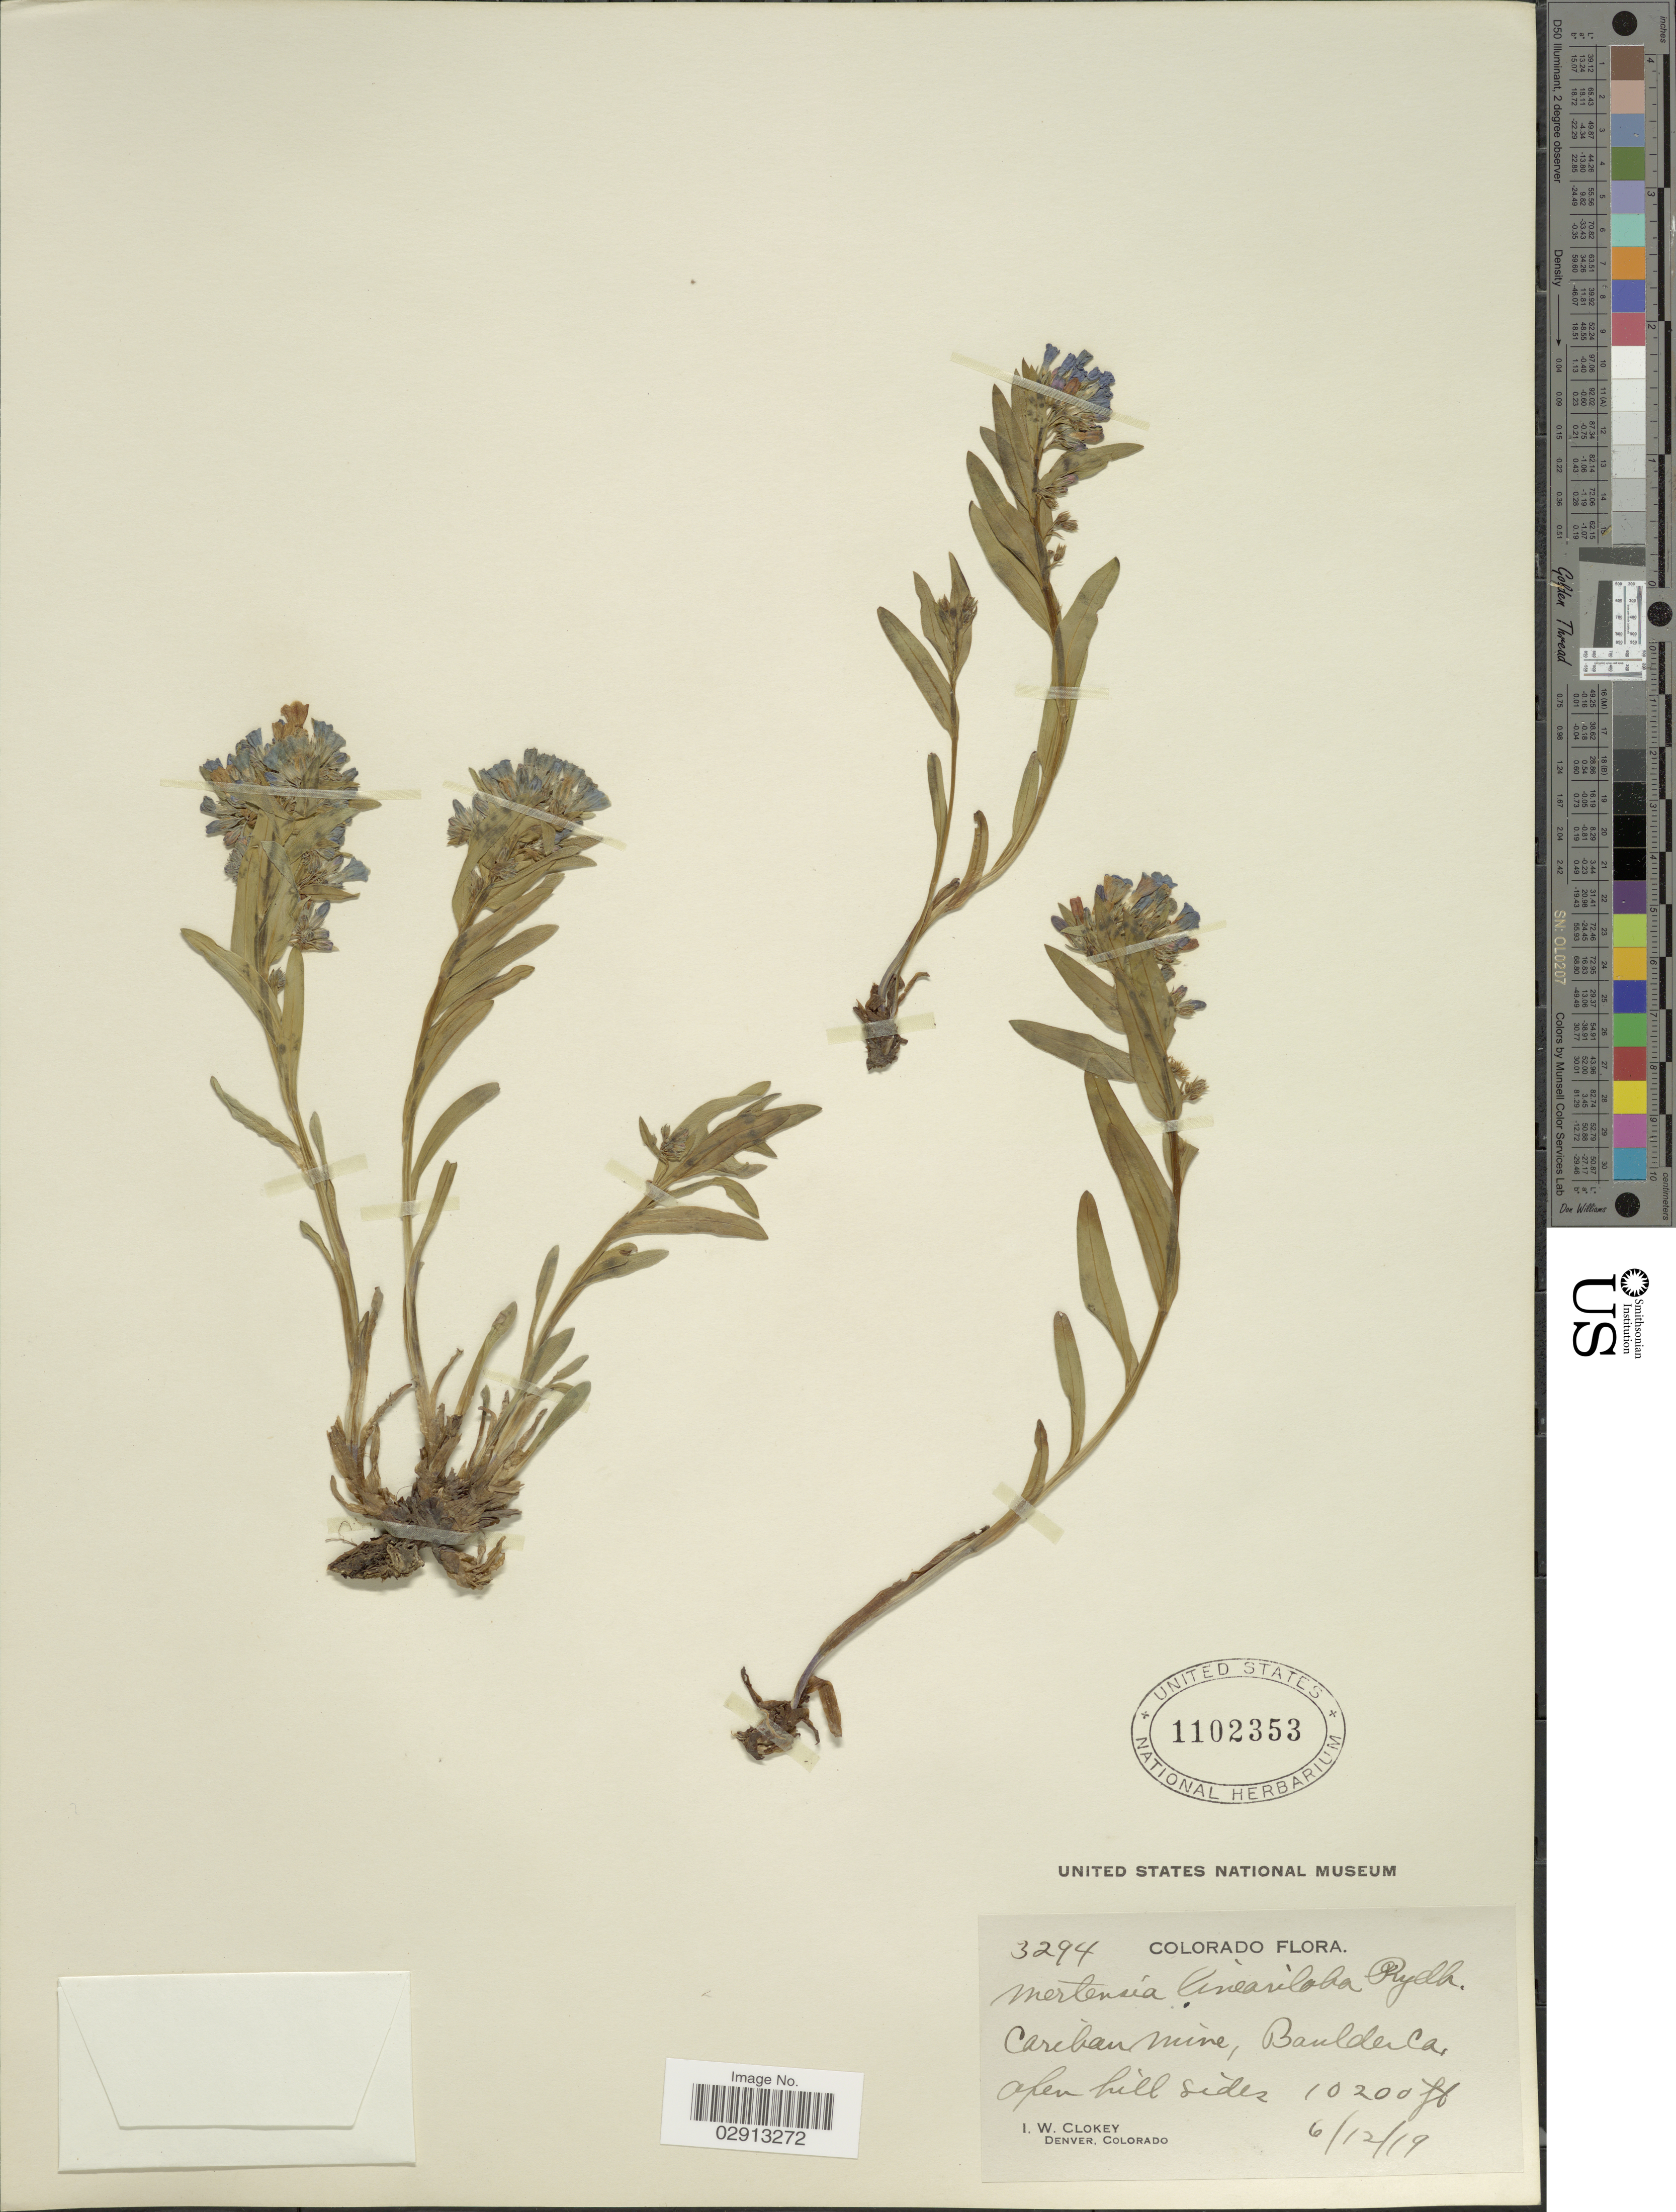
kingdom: Plantae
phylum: Tracheophyta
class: Magnoliopsida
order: Boraginales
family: Boraginaceae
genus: Mertensia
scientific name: Mertensia viridis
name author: (A. Nelson) A. Nelson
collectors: I. W. Clokey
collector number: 3294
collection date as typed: Transcribed d/m/y: 12/6/19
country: United States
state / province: Colorado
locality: Caribou Mine, Boulder Co. Open hill sides.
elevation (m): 3109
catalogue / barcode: US 1102353